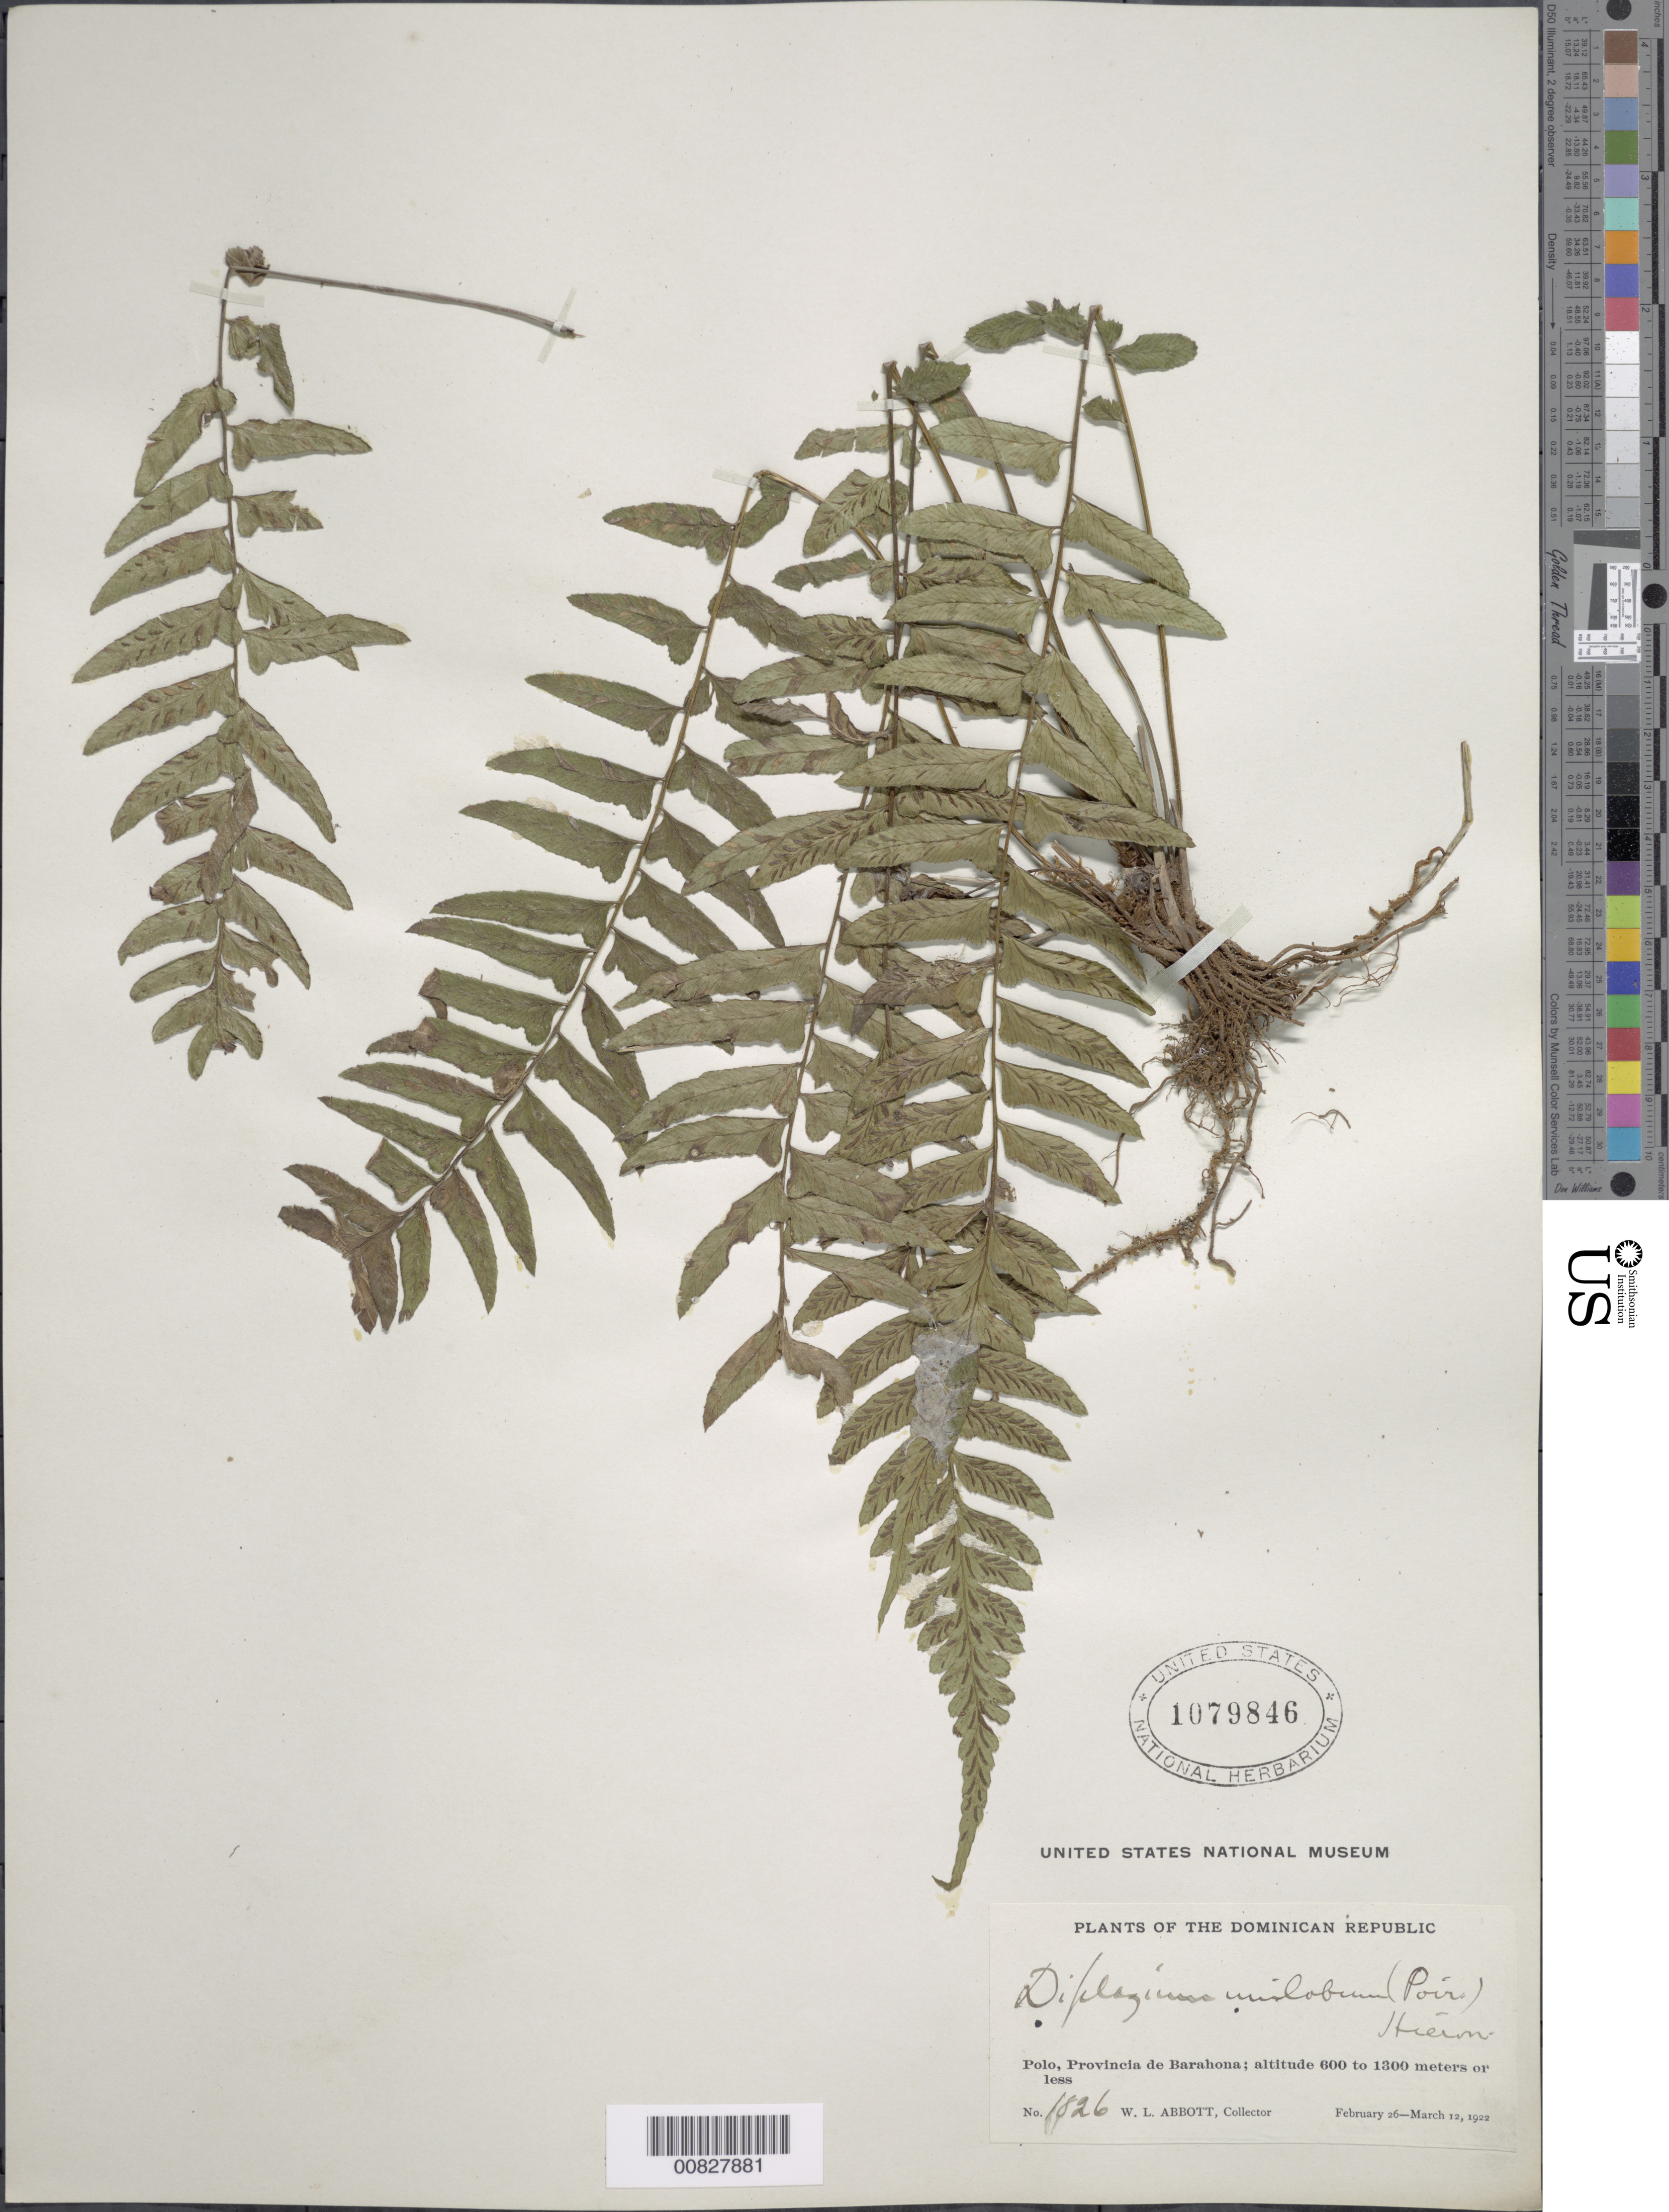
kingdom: Plantae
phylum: Tracheophyta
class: Polypodiopsida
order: Polypodiales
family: Athyriaceae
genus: Diplazium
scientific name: Diplazium unilobum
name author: (Poir.) Hieron.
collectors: W. L. Abbott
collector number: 1826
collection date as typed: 26 Feb 1922 to 12 Mar 1922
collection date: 1922-02-26/1922-03-12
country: Dominican Republic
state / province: Barahona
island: Hispaniola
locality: Polo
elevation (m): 600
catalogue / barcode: US 1079846